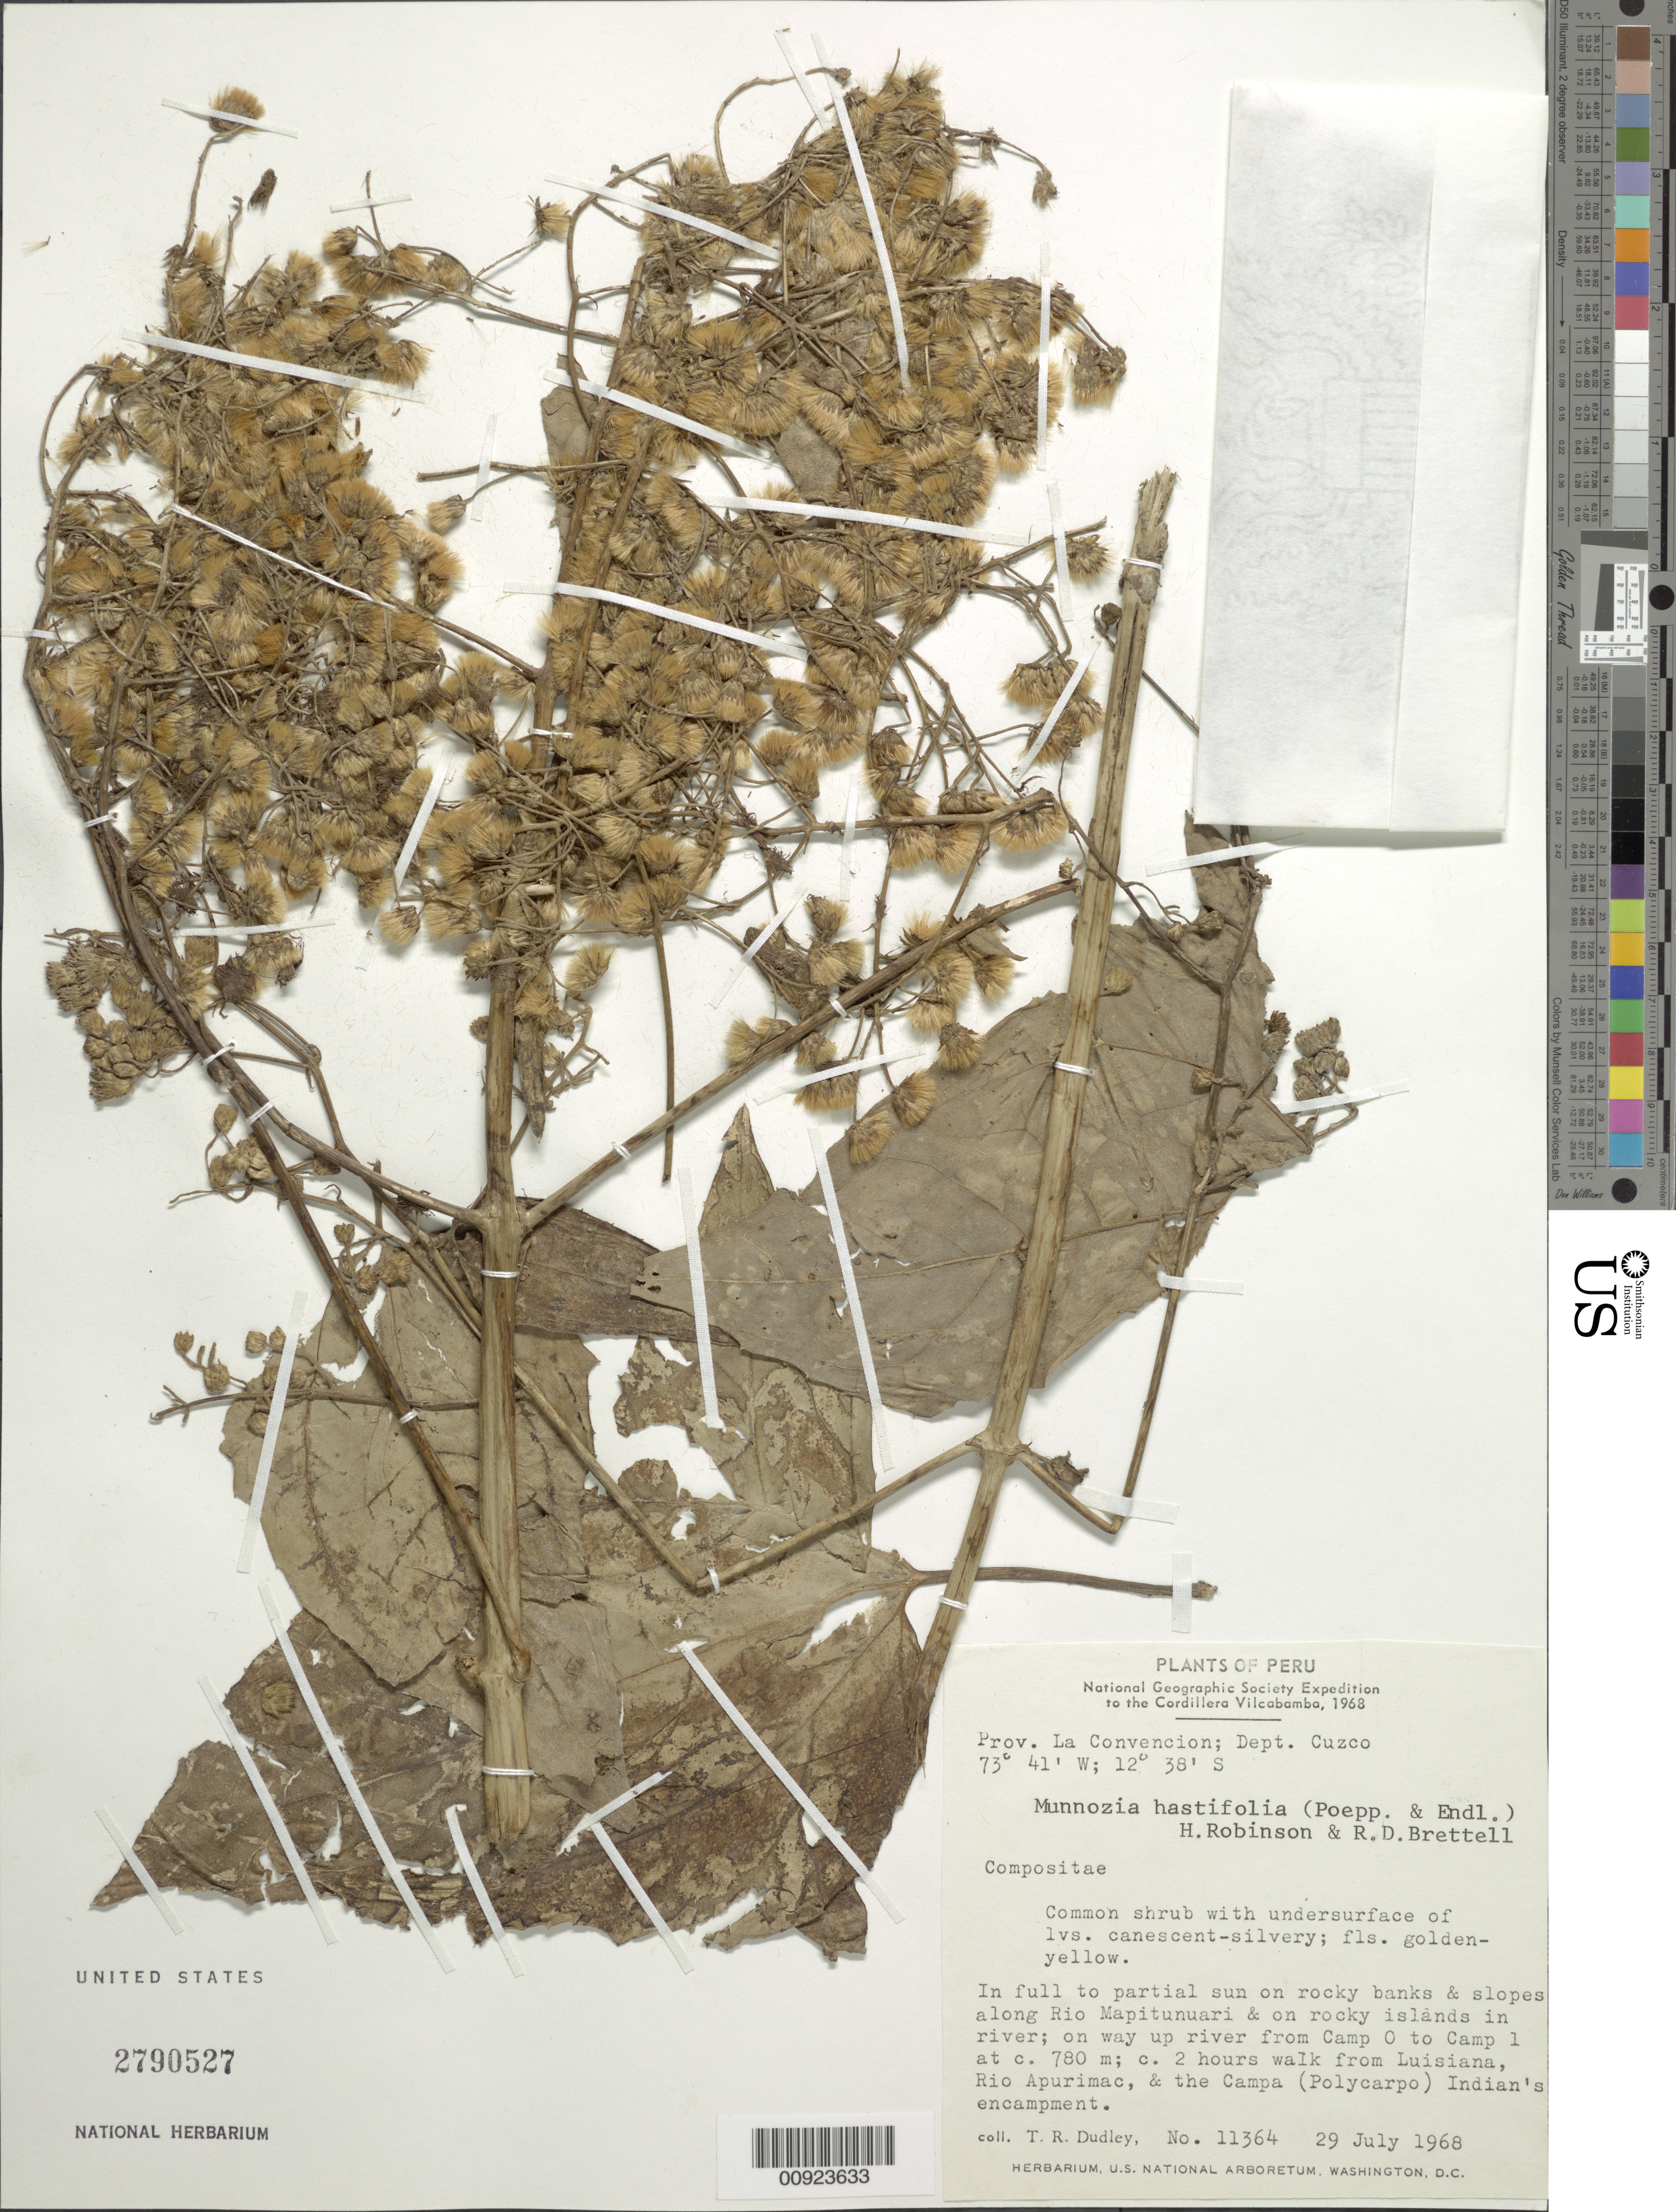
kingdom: Plantae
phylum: Tracheophyta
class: Magnoliopsida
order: Asterales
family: Asteraceae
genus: Munnozia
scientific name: Munnozia hastifolia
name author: (Poepp.) H. Rob. & Brettell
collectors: T. R. Dudley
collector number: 11364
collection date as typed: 29 July 1968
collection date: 1968-07-29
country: Peru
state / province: Cusco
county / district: La Convención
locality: Rio Mapitunuari, on way up river from Camp 0 to Camp 1; c. 2 hours walk from Luisiana, Rio Apurimac, and the Campa (Polycarpo) Indian's encampment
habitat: Full to partial sun on rocky banks and slopes along river, and on rocky islands in river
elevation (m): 780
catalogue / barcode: US 2790527